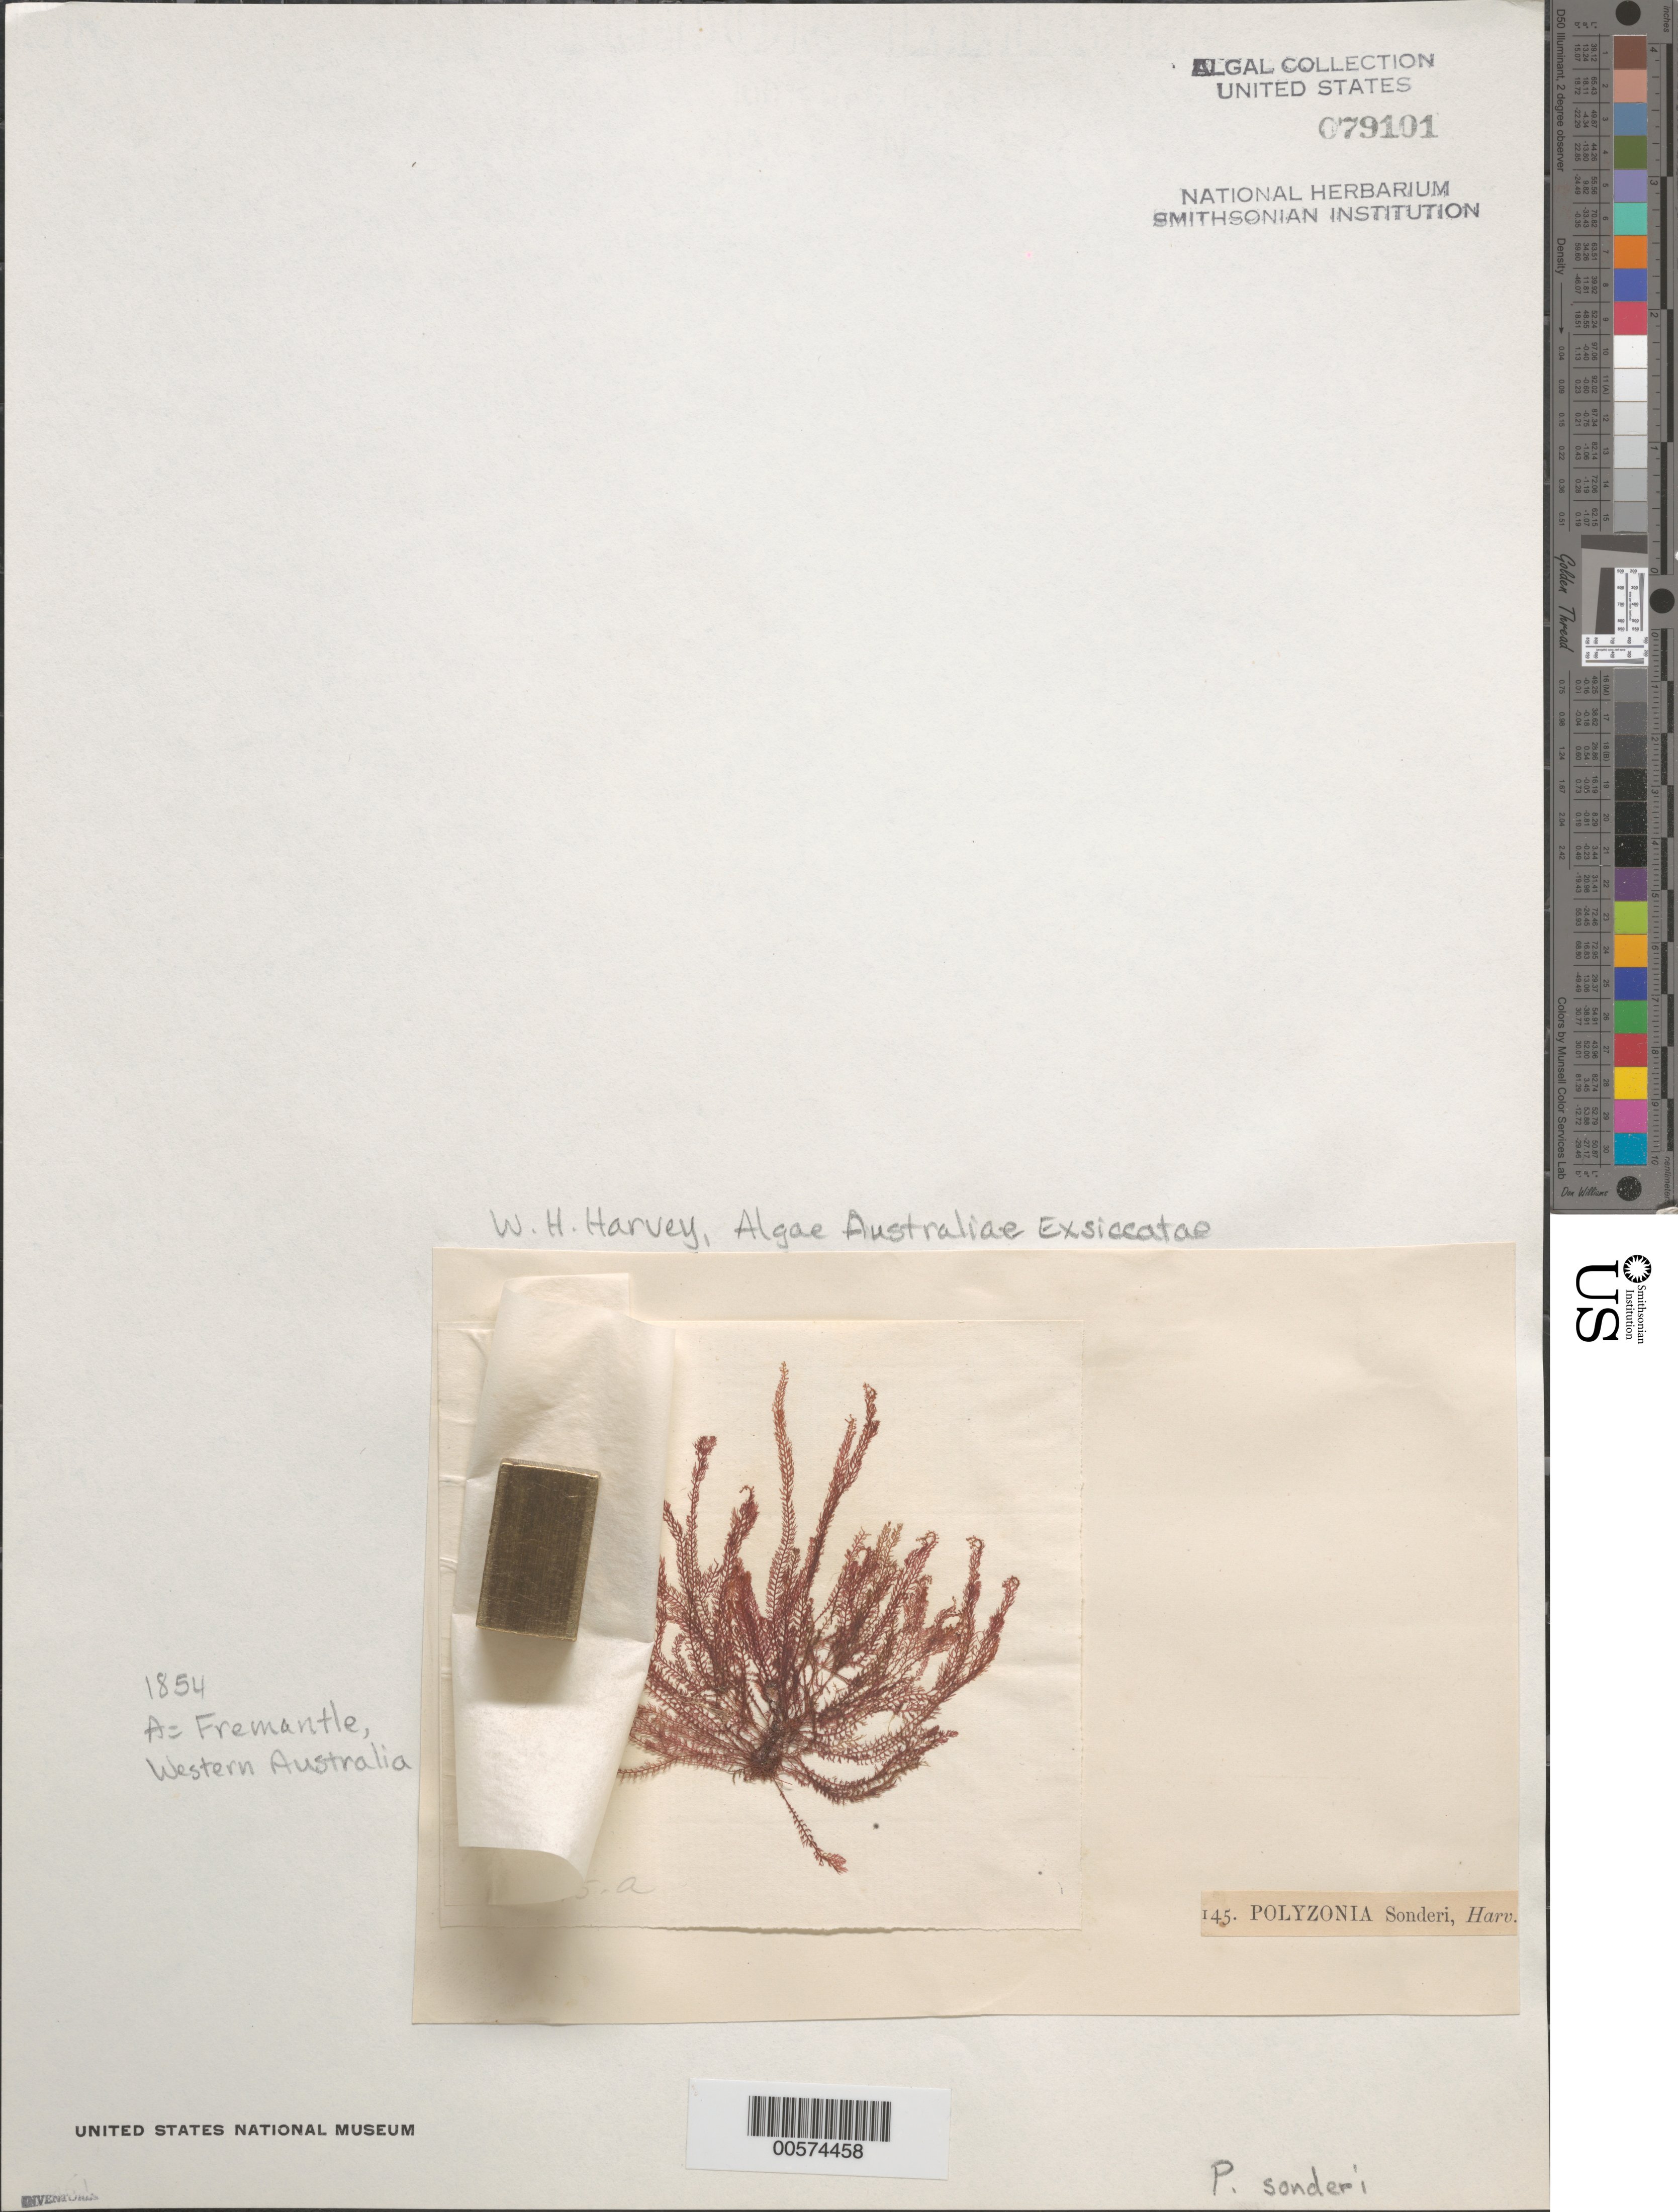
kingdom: Plantae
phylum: Rhodophyta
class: Florideophyceae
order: Ceramiales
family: Rhodomelaceae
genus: Dasyclonium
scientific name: Dasyclonium incisum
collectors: W. Harvey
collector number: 145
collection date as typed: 1854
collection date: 1854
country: Australia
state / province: Western Australia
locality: Fremantle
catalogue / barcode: US 79101